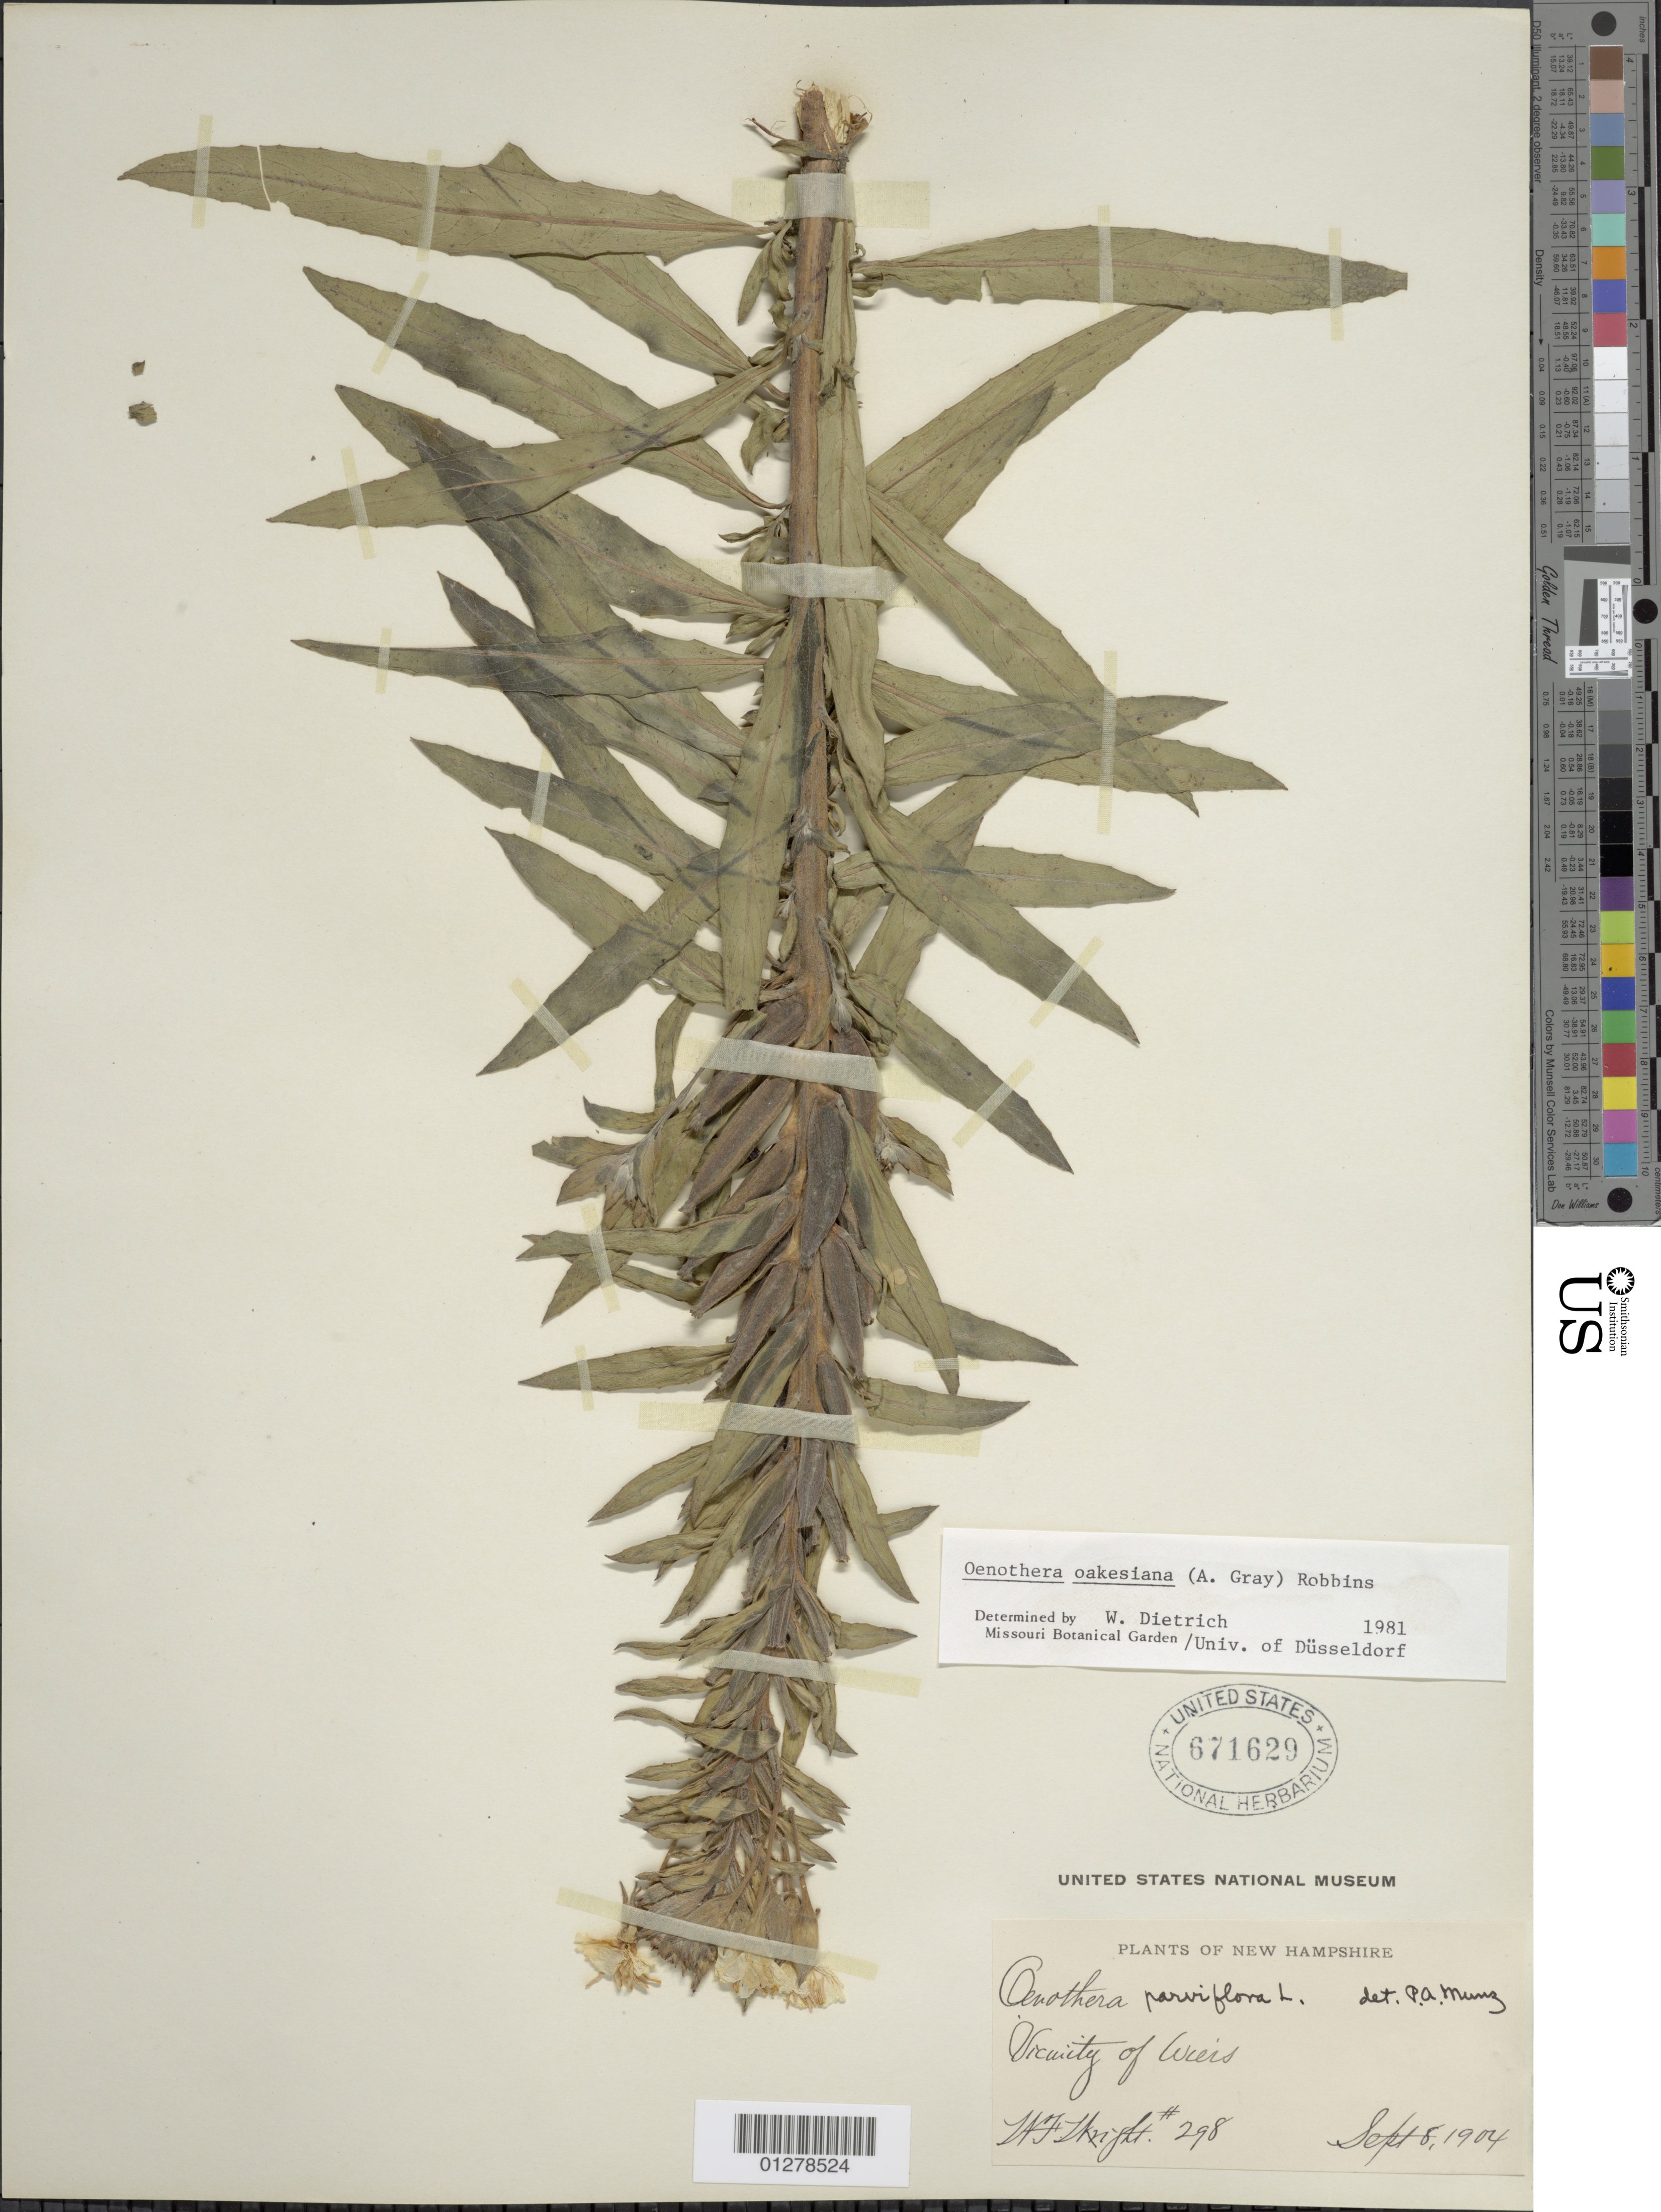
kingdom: Plantae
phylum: Tracheophyta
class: Magnoliopsida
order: Myrtales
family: Onagraceae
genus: Oenothera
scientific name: Oenothera oakesiana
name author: (A. Gray) J.W. Robbins ex S. Watson & J.M. Coult.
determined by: Dietrich, W.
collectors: W. F. Wright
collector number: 298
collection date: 1904-09-08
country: United States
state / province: New Hampshire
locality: Vicinity of Wiers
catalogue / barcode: US 671629